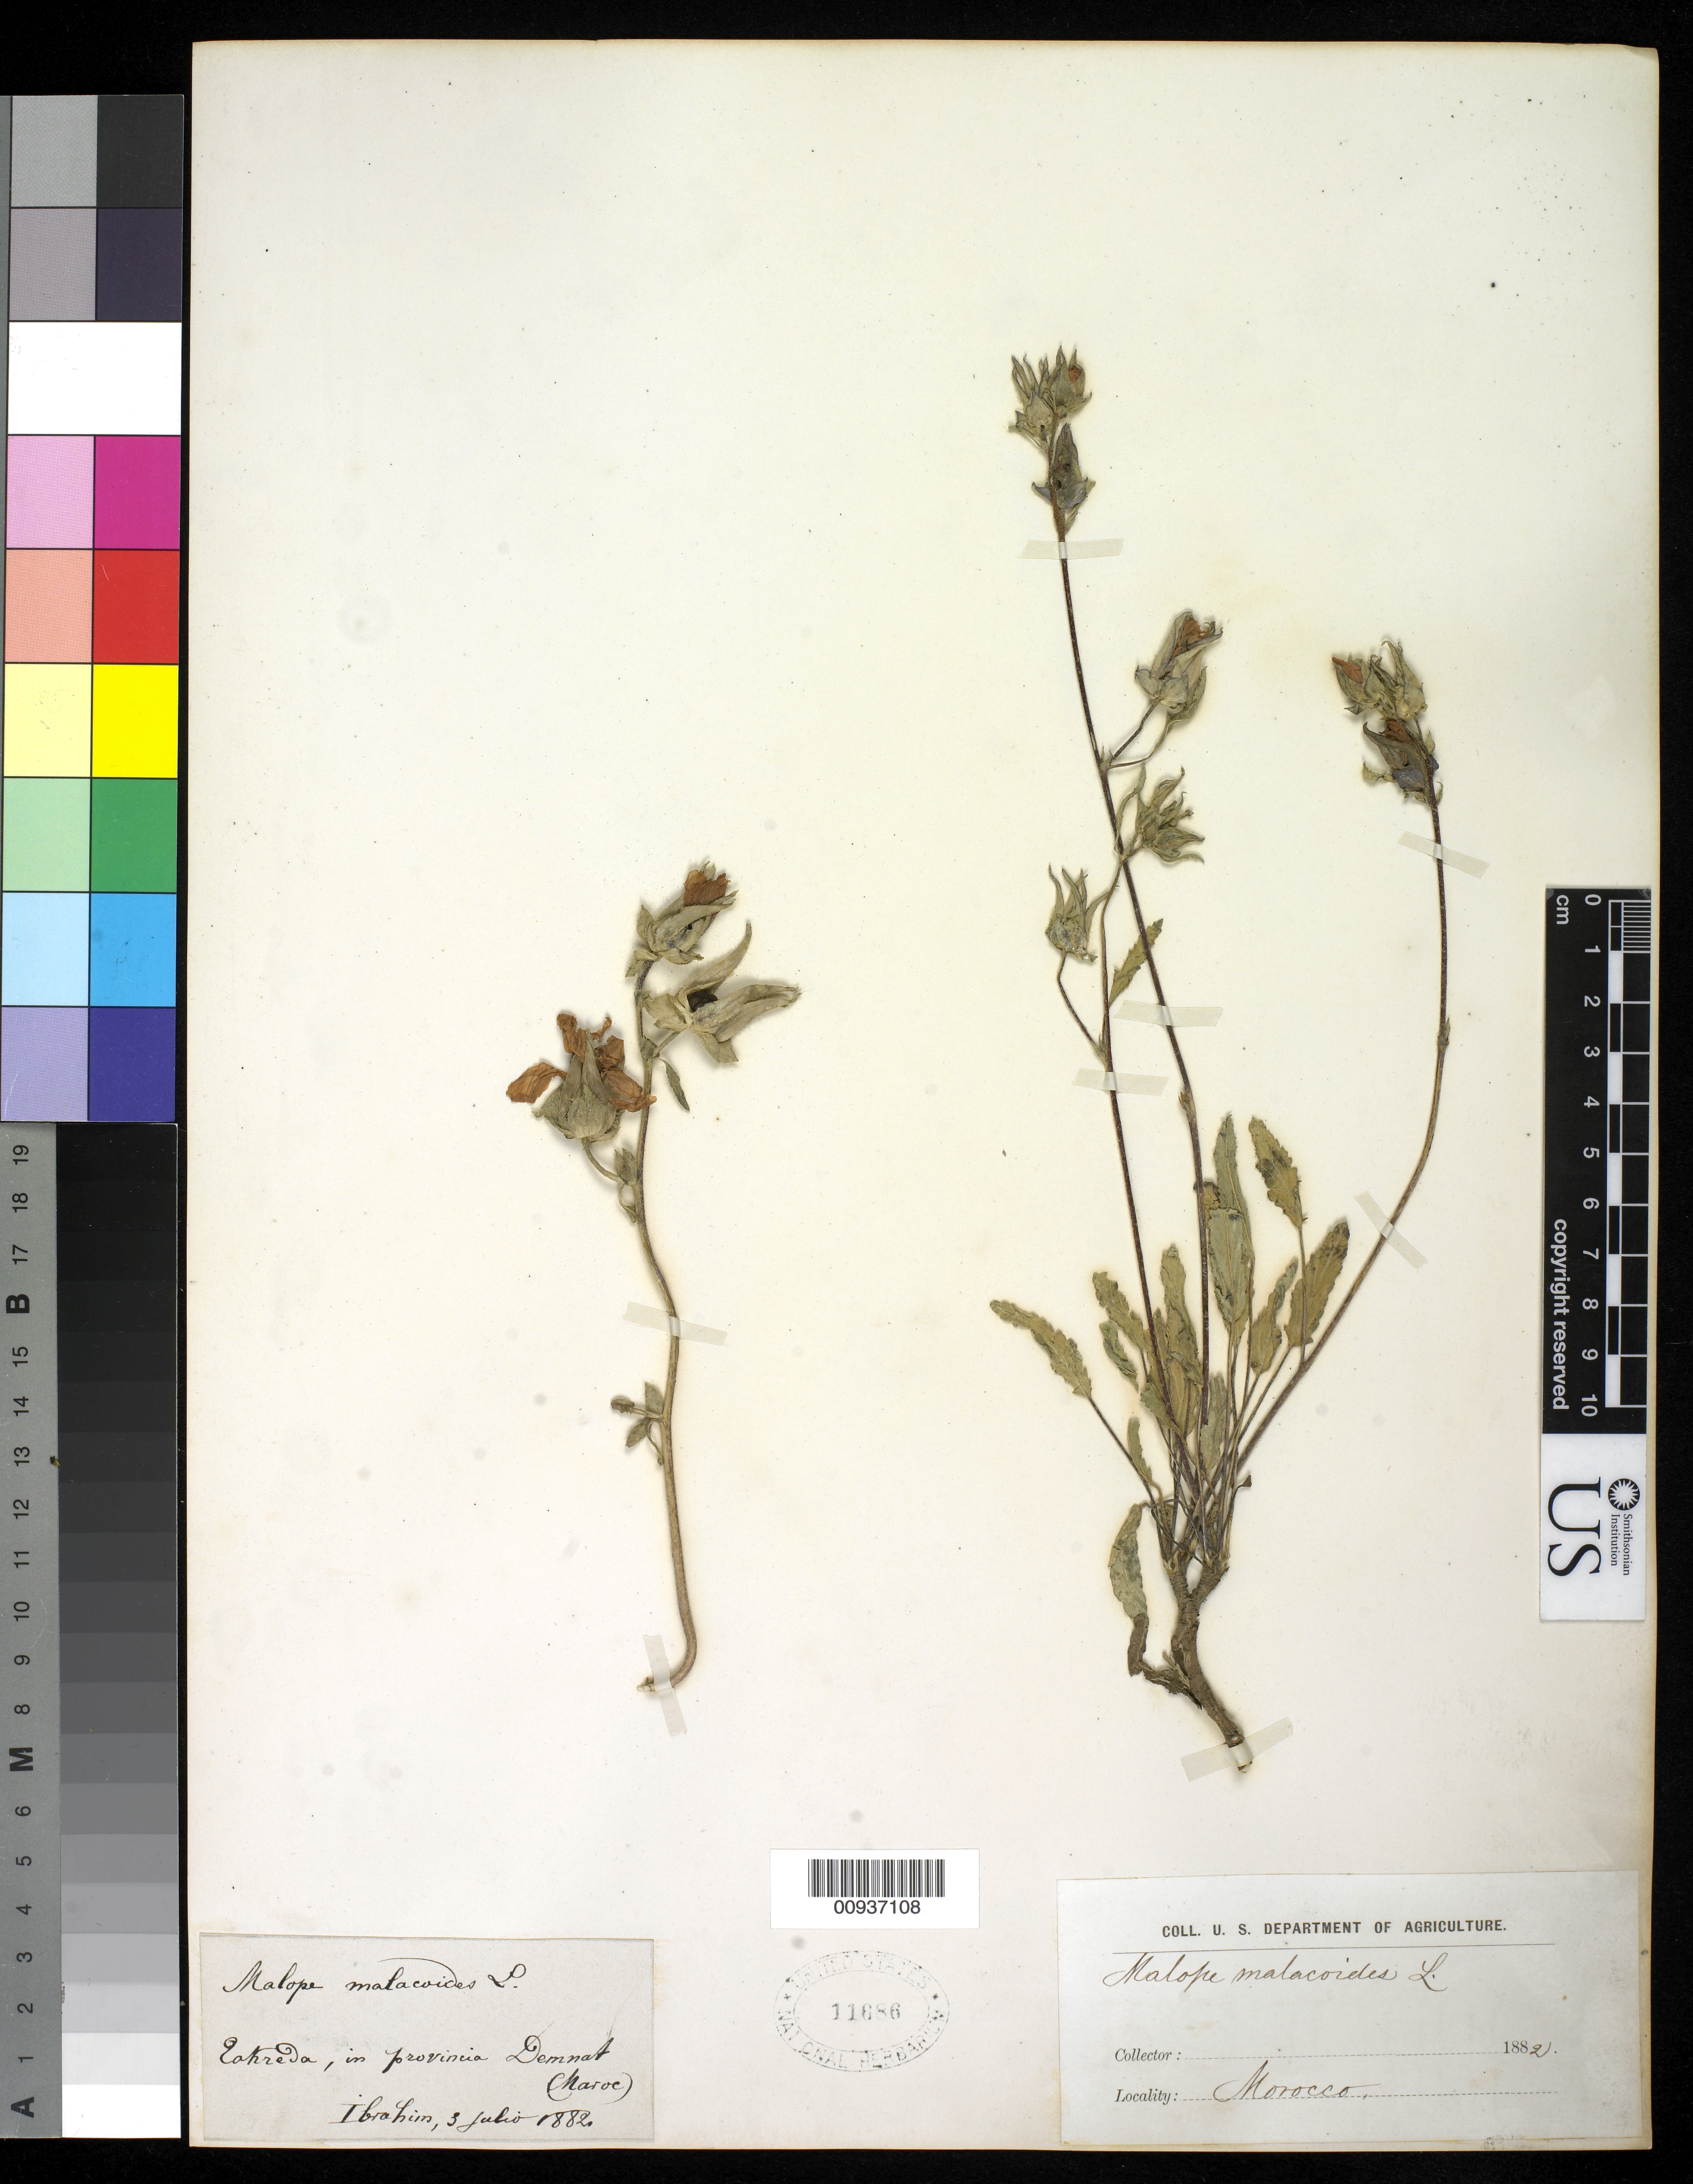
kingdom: Plantae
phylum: Tracheophyta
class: Magnoliopsida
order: Malvales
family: Malvaceae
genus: Malope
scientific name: Malope malacoides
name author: L.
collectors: Ammeribt, I.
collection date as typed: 03 Jul 1882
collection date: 1882-07-03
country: Morocco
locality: []ahre[a], in provincia Demnak (Maroe)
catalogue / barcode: US 11686